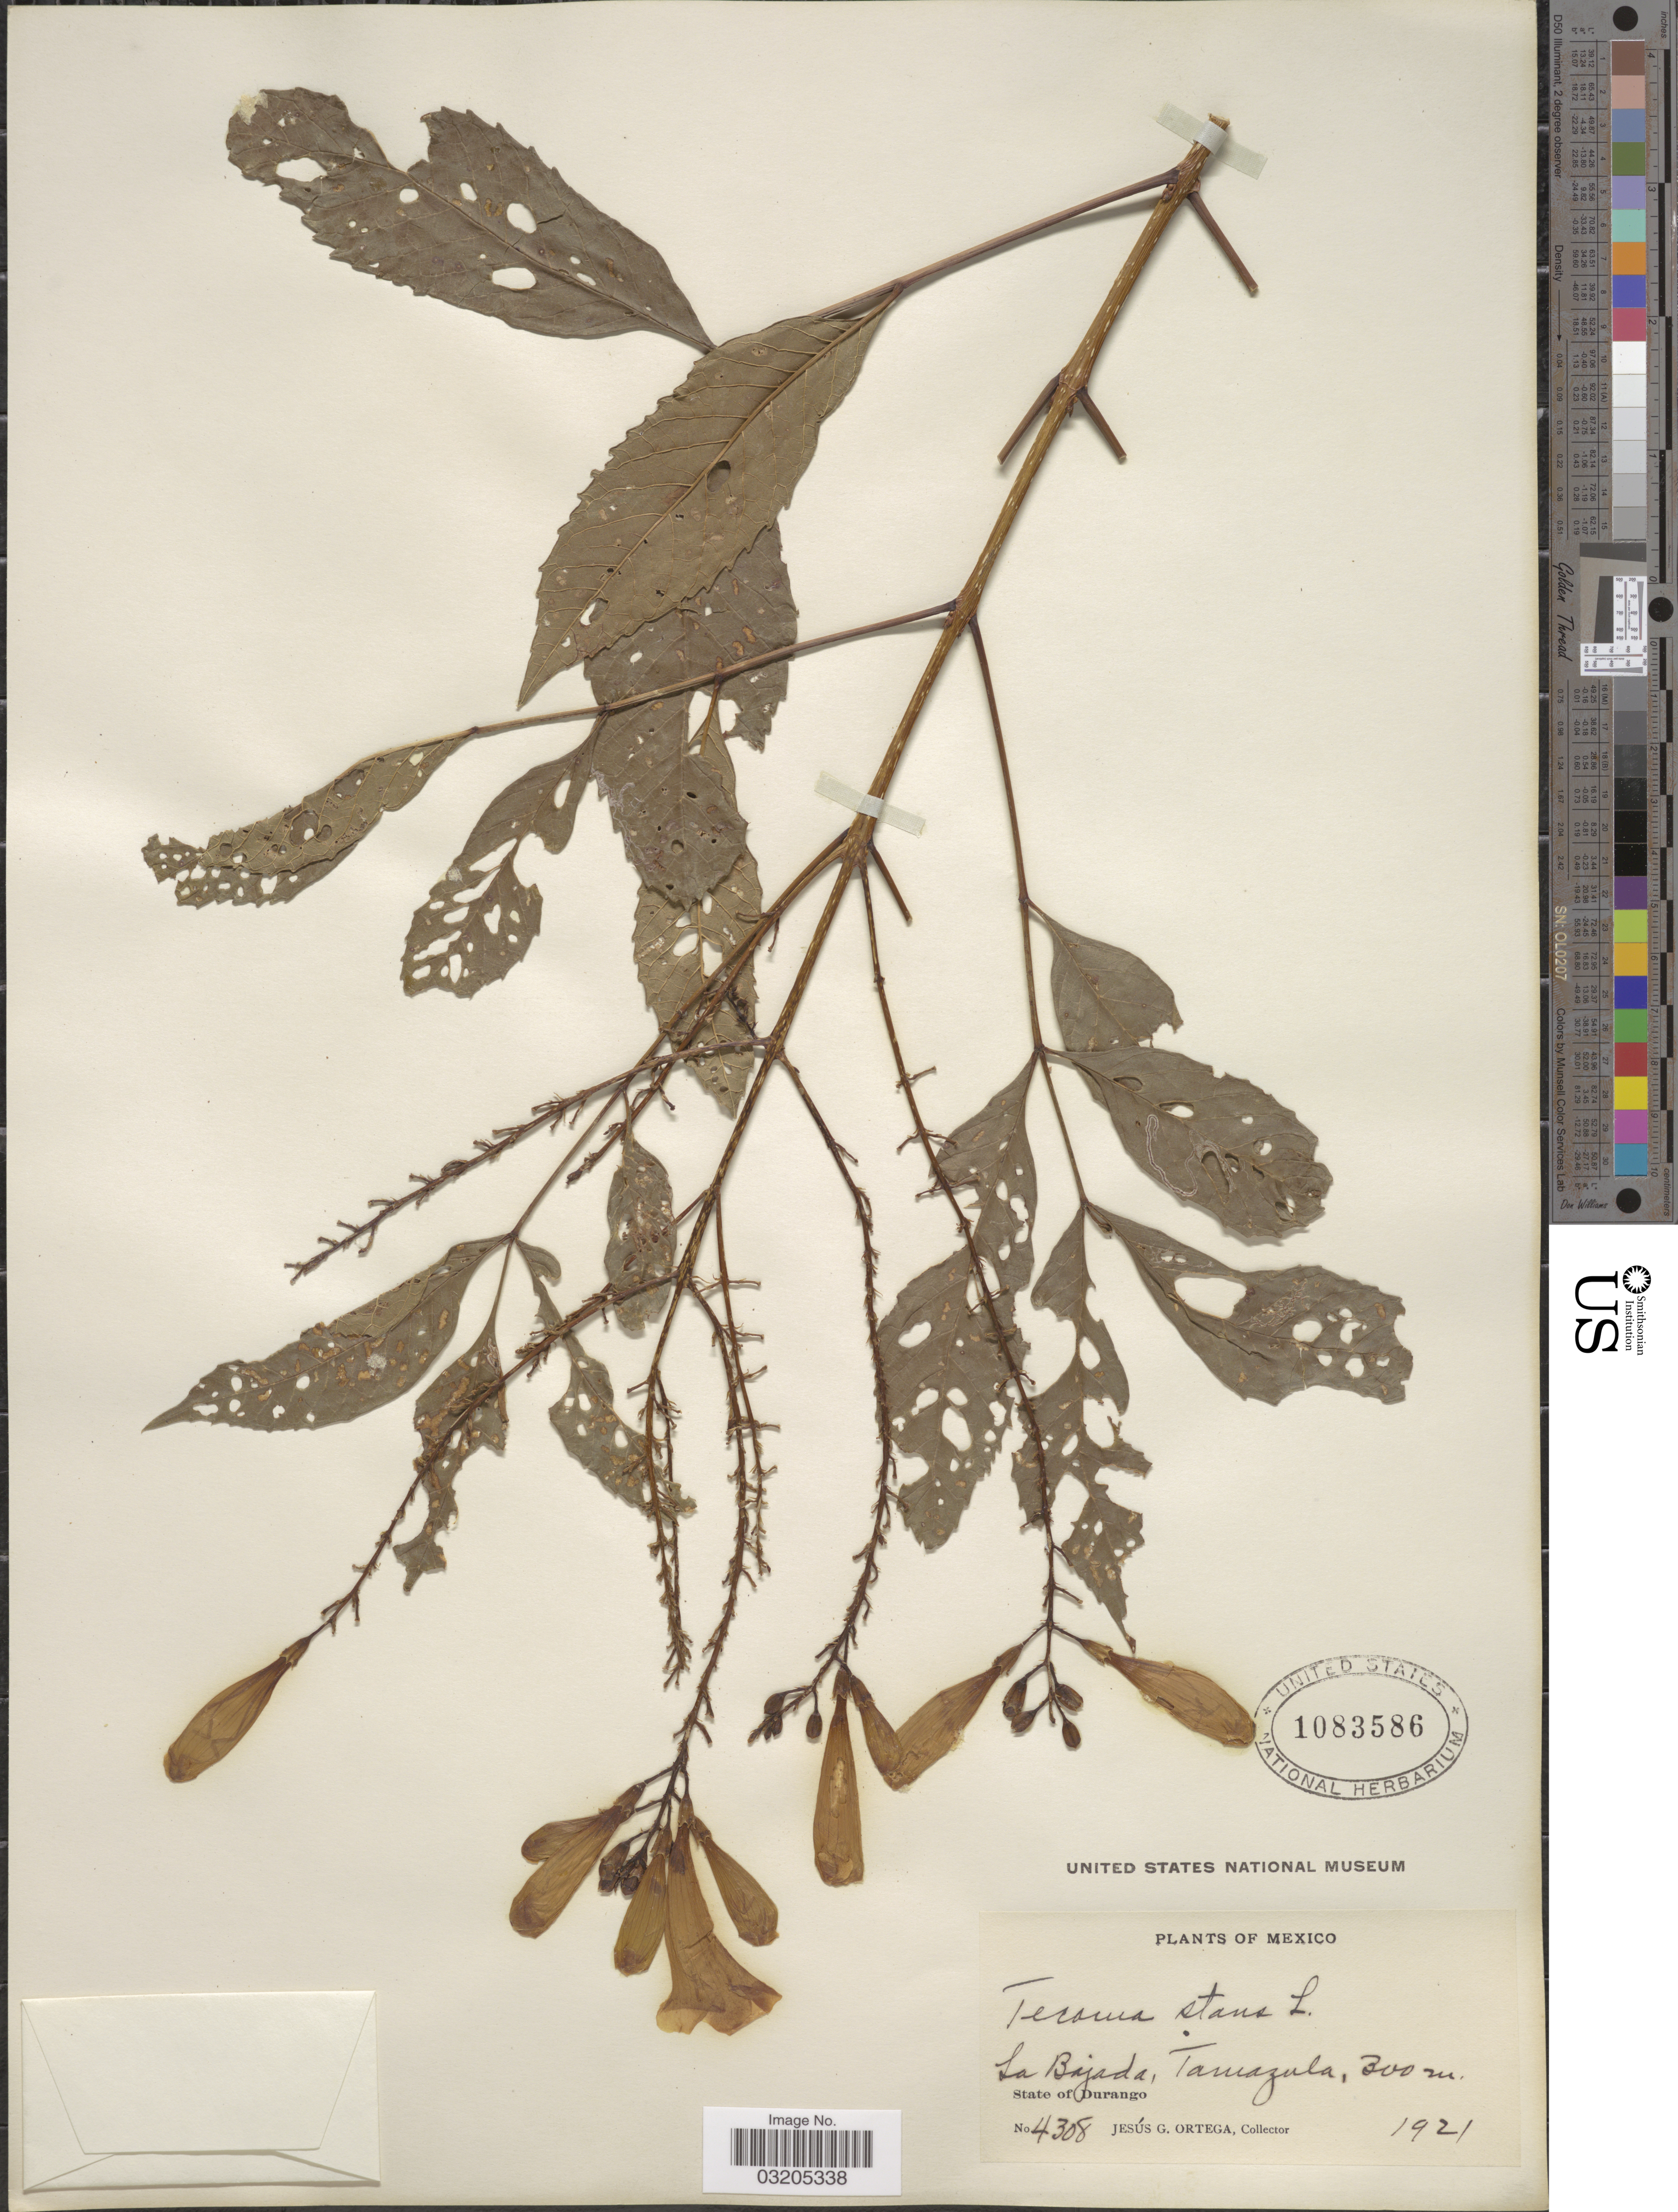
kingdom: Plantae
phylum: Tracheophyta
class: Magnoliopsida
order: Lamiales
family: Bignoniaceae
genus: Tecoma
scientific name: Tecoma stans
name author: (L.) Juss. ex Kunth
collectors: J. Ortega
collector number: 4308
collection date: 1921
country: Mexico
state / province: Durango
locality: La Bajada, Tamazula.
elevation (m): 300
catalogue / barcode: US 1083586